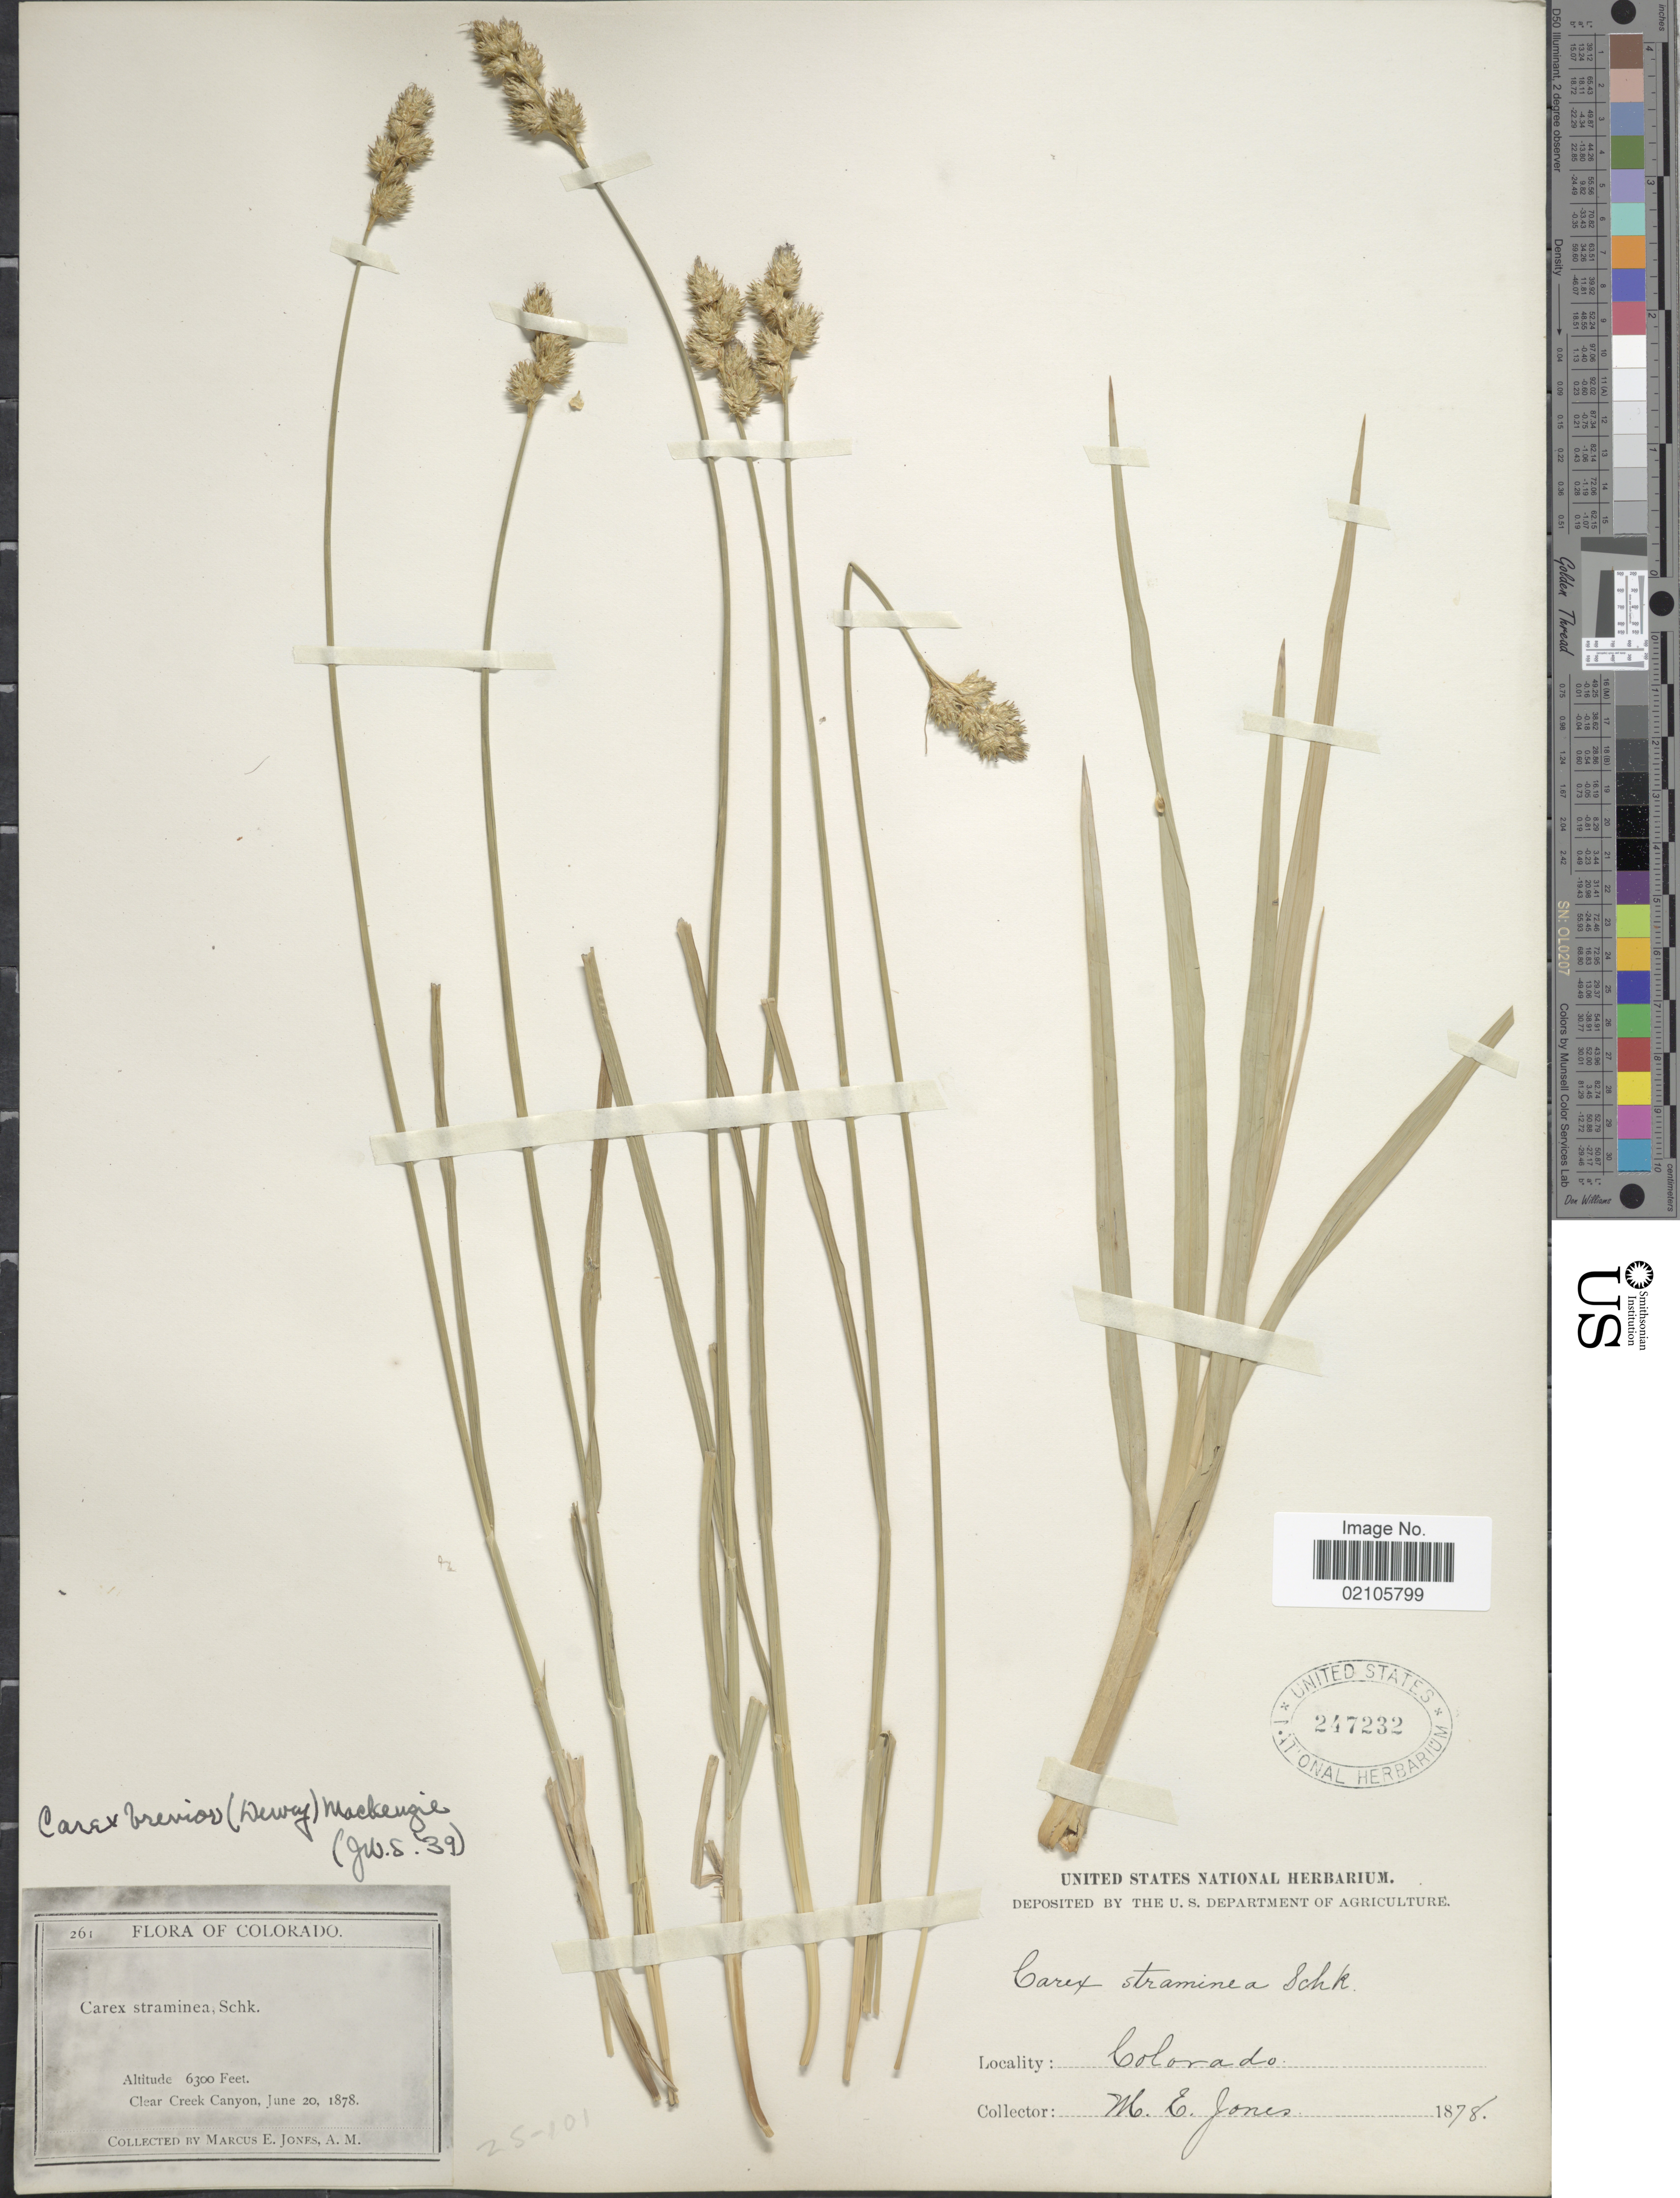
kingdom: Plantae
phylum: Tracheophyta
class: Liliopsida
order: Poales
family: Cyperaceae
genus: Carex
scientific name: Carex brevior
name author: (Dewey) Mack. ex Lunell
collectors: M. E. Jones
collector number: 261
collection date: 1878-06-20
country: United States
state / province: Colorado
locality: Clear Creek Canyon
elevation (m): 1920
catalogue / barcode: US 247232